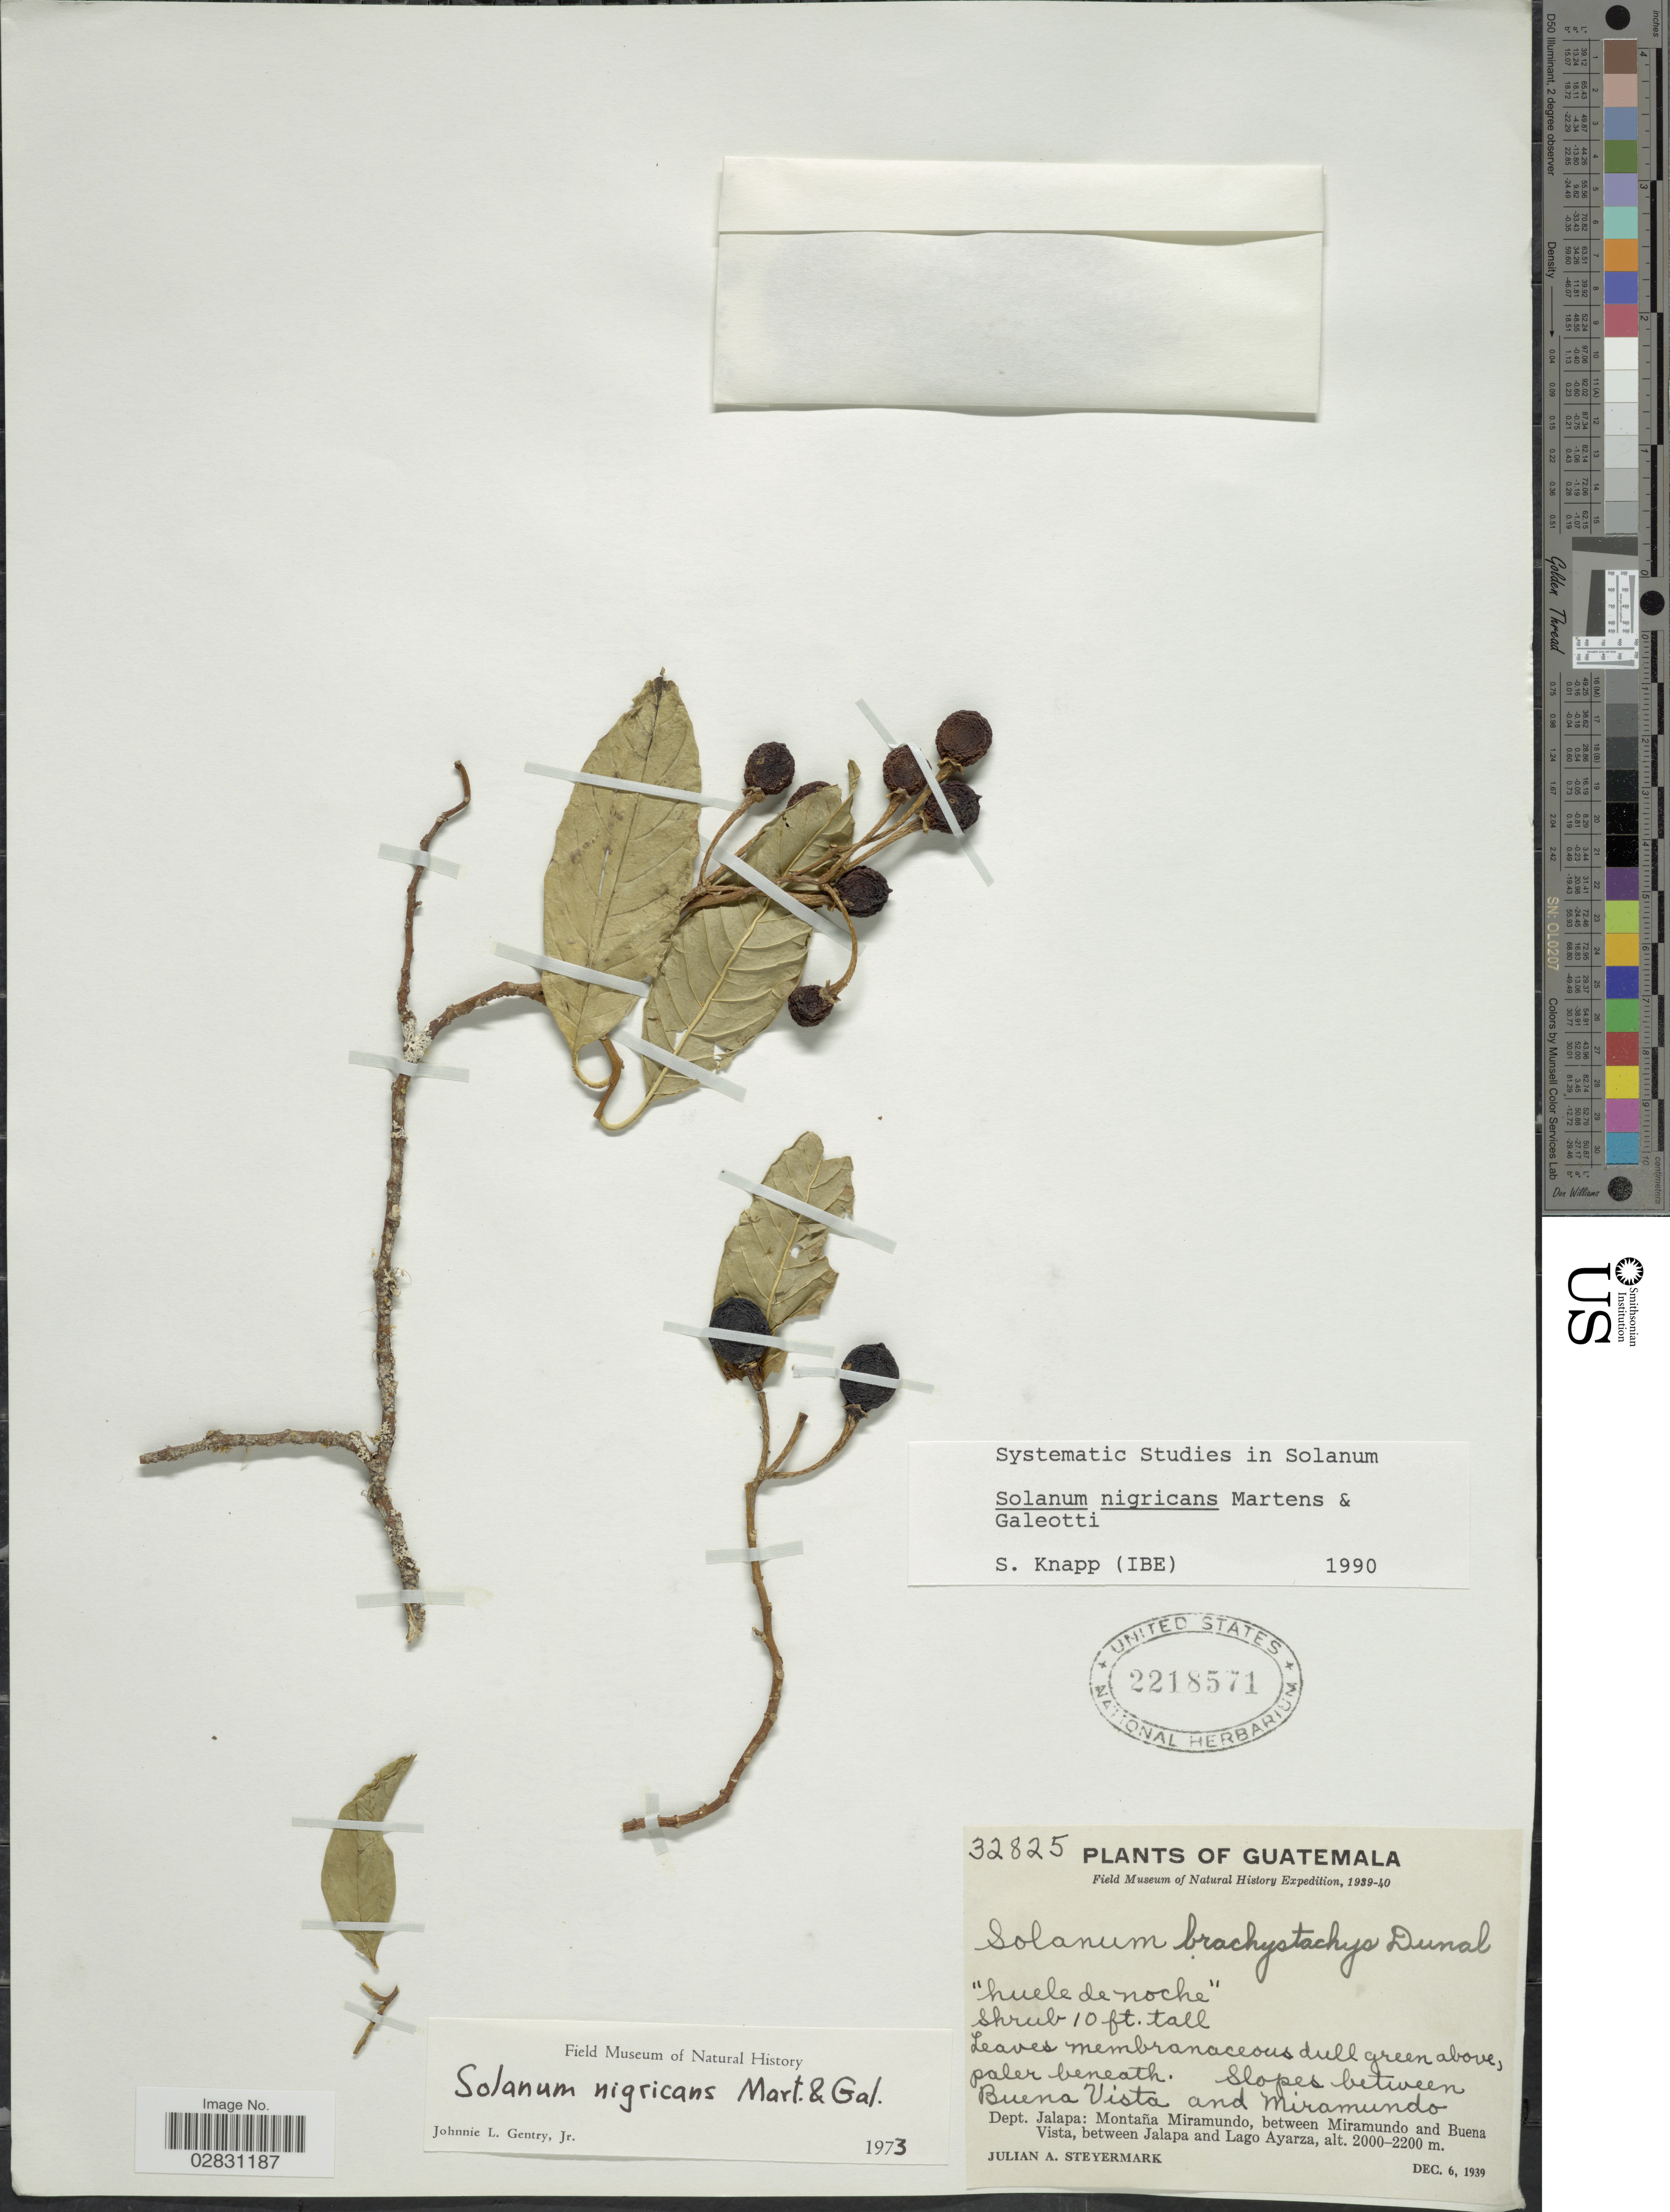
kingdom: Plantae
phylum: Tracheophyta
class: Magnoliopsida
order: Solanales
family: Solanaceae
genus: Solanum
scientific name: Solanum nigricans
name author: M. Martens & Galeotti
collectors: J. Steyermark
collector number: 32825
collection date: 1939-12-06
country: Guatemala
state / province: Jalapa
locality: Slopes between Buena Vista and Miramundo, Dept. Jalapa: Montaña Miramundo, between Miramundo and Buena Vista, between Jalapa and Lago Ayarza.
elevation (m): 2000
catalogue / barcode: US 2218571